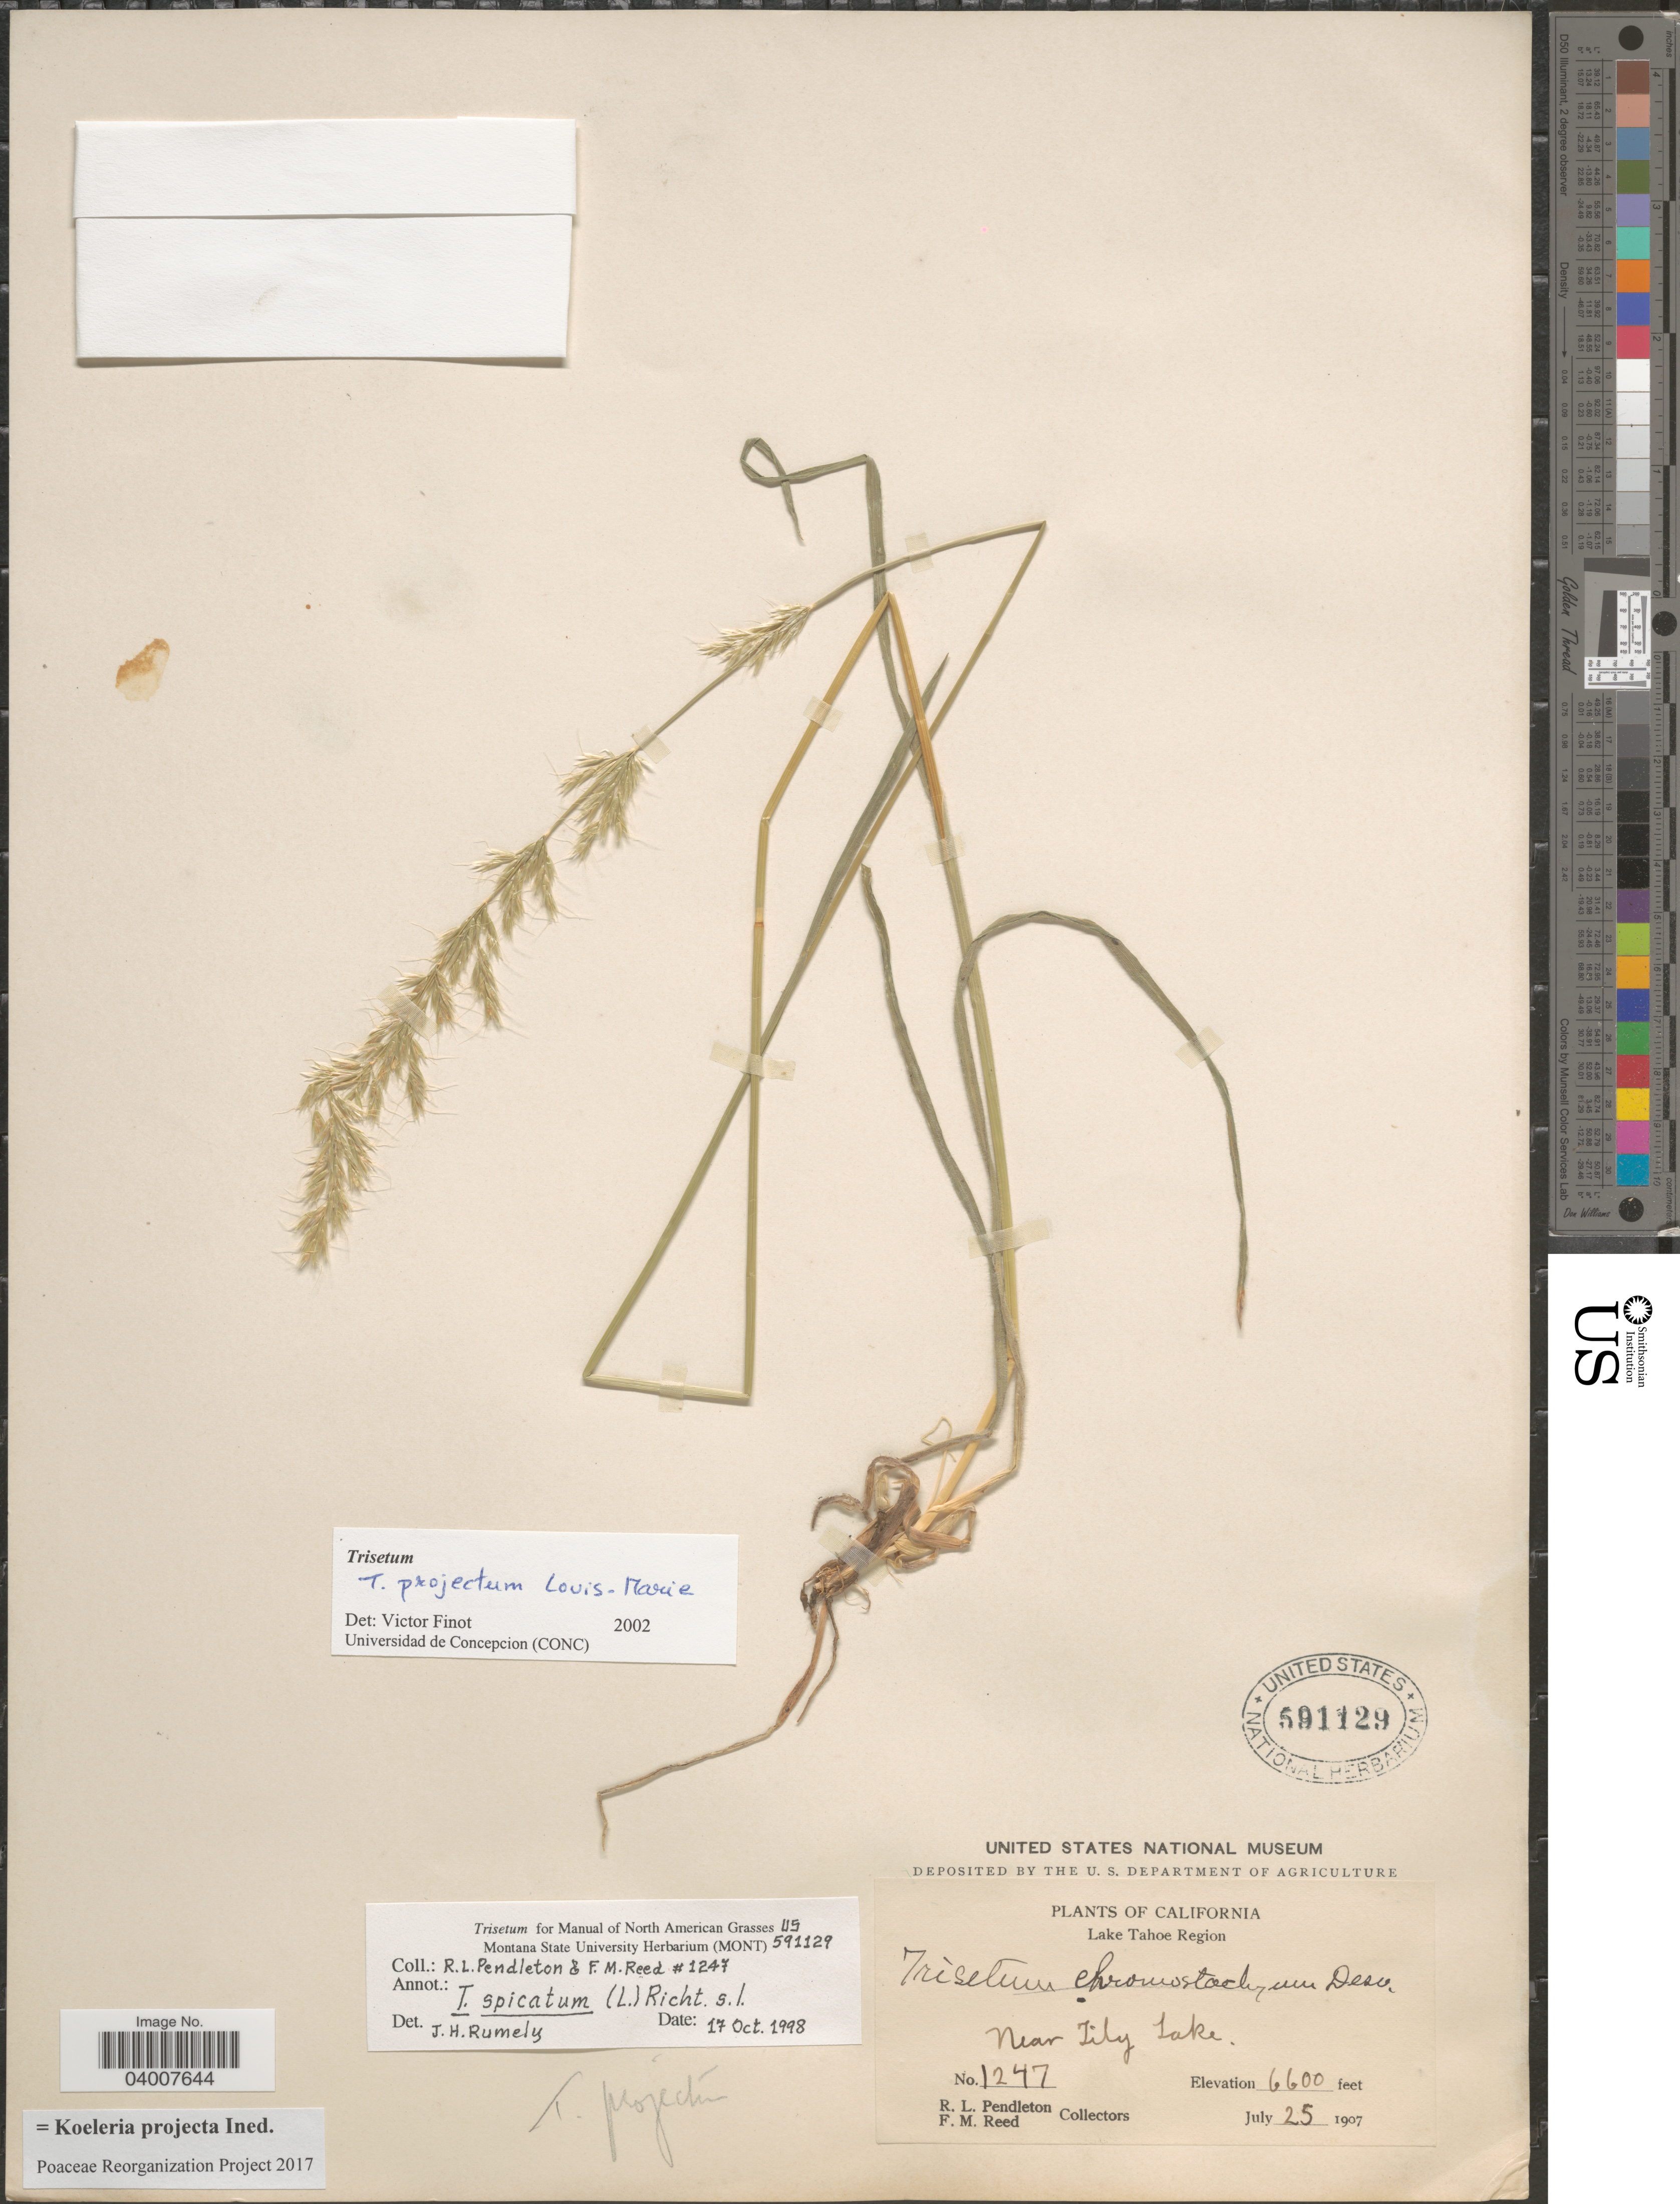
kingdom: Plantae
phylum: Tracheophyta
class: Liliopsida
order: Poales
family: Poaceae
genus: Koeleria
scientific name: Koeleria projecta ined.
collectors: R. Pendleton & F. Reed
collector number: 1247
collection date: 1907-07-25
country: United States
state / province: California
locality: Lake Tahoe Region. Near Tily Lake.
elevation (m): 2012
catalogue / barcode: US 591129